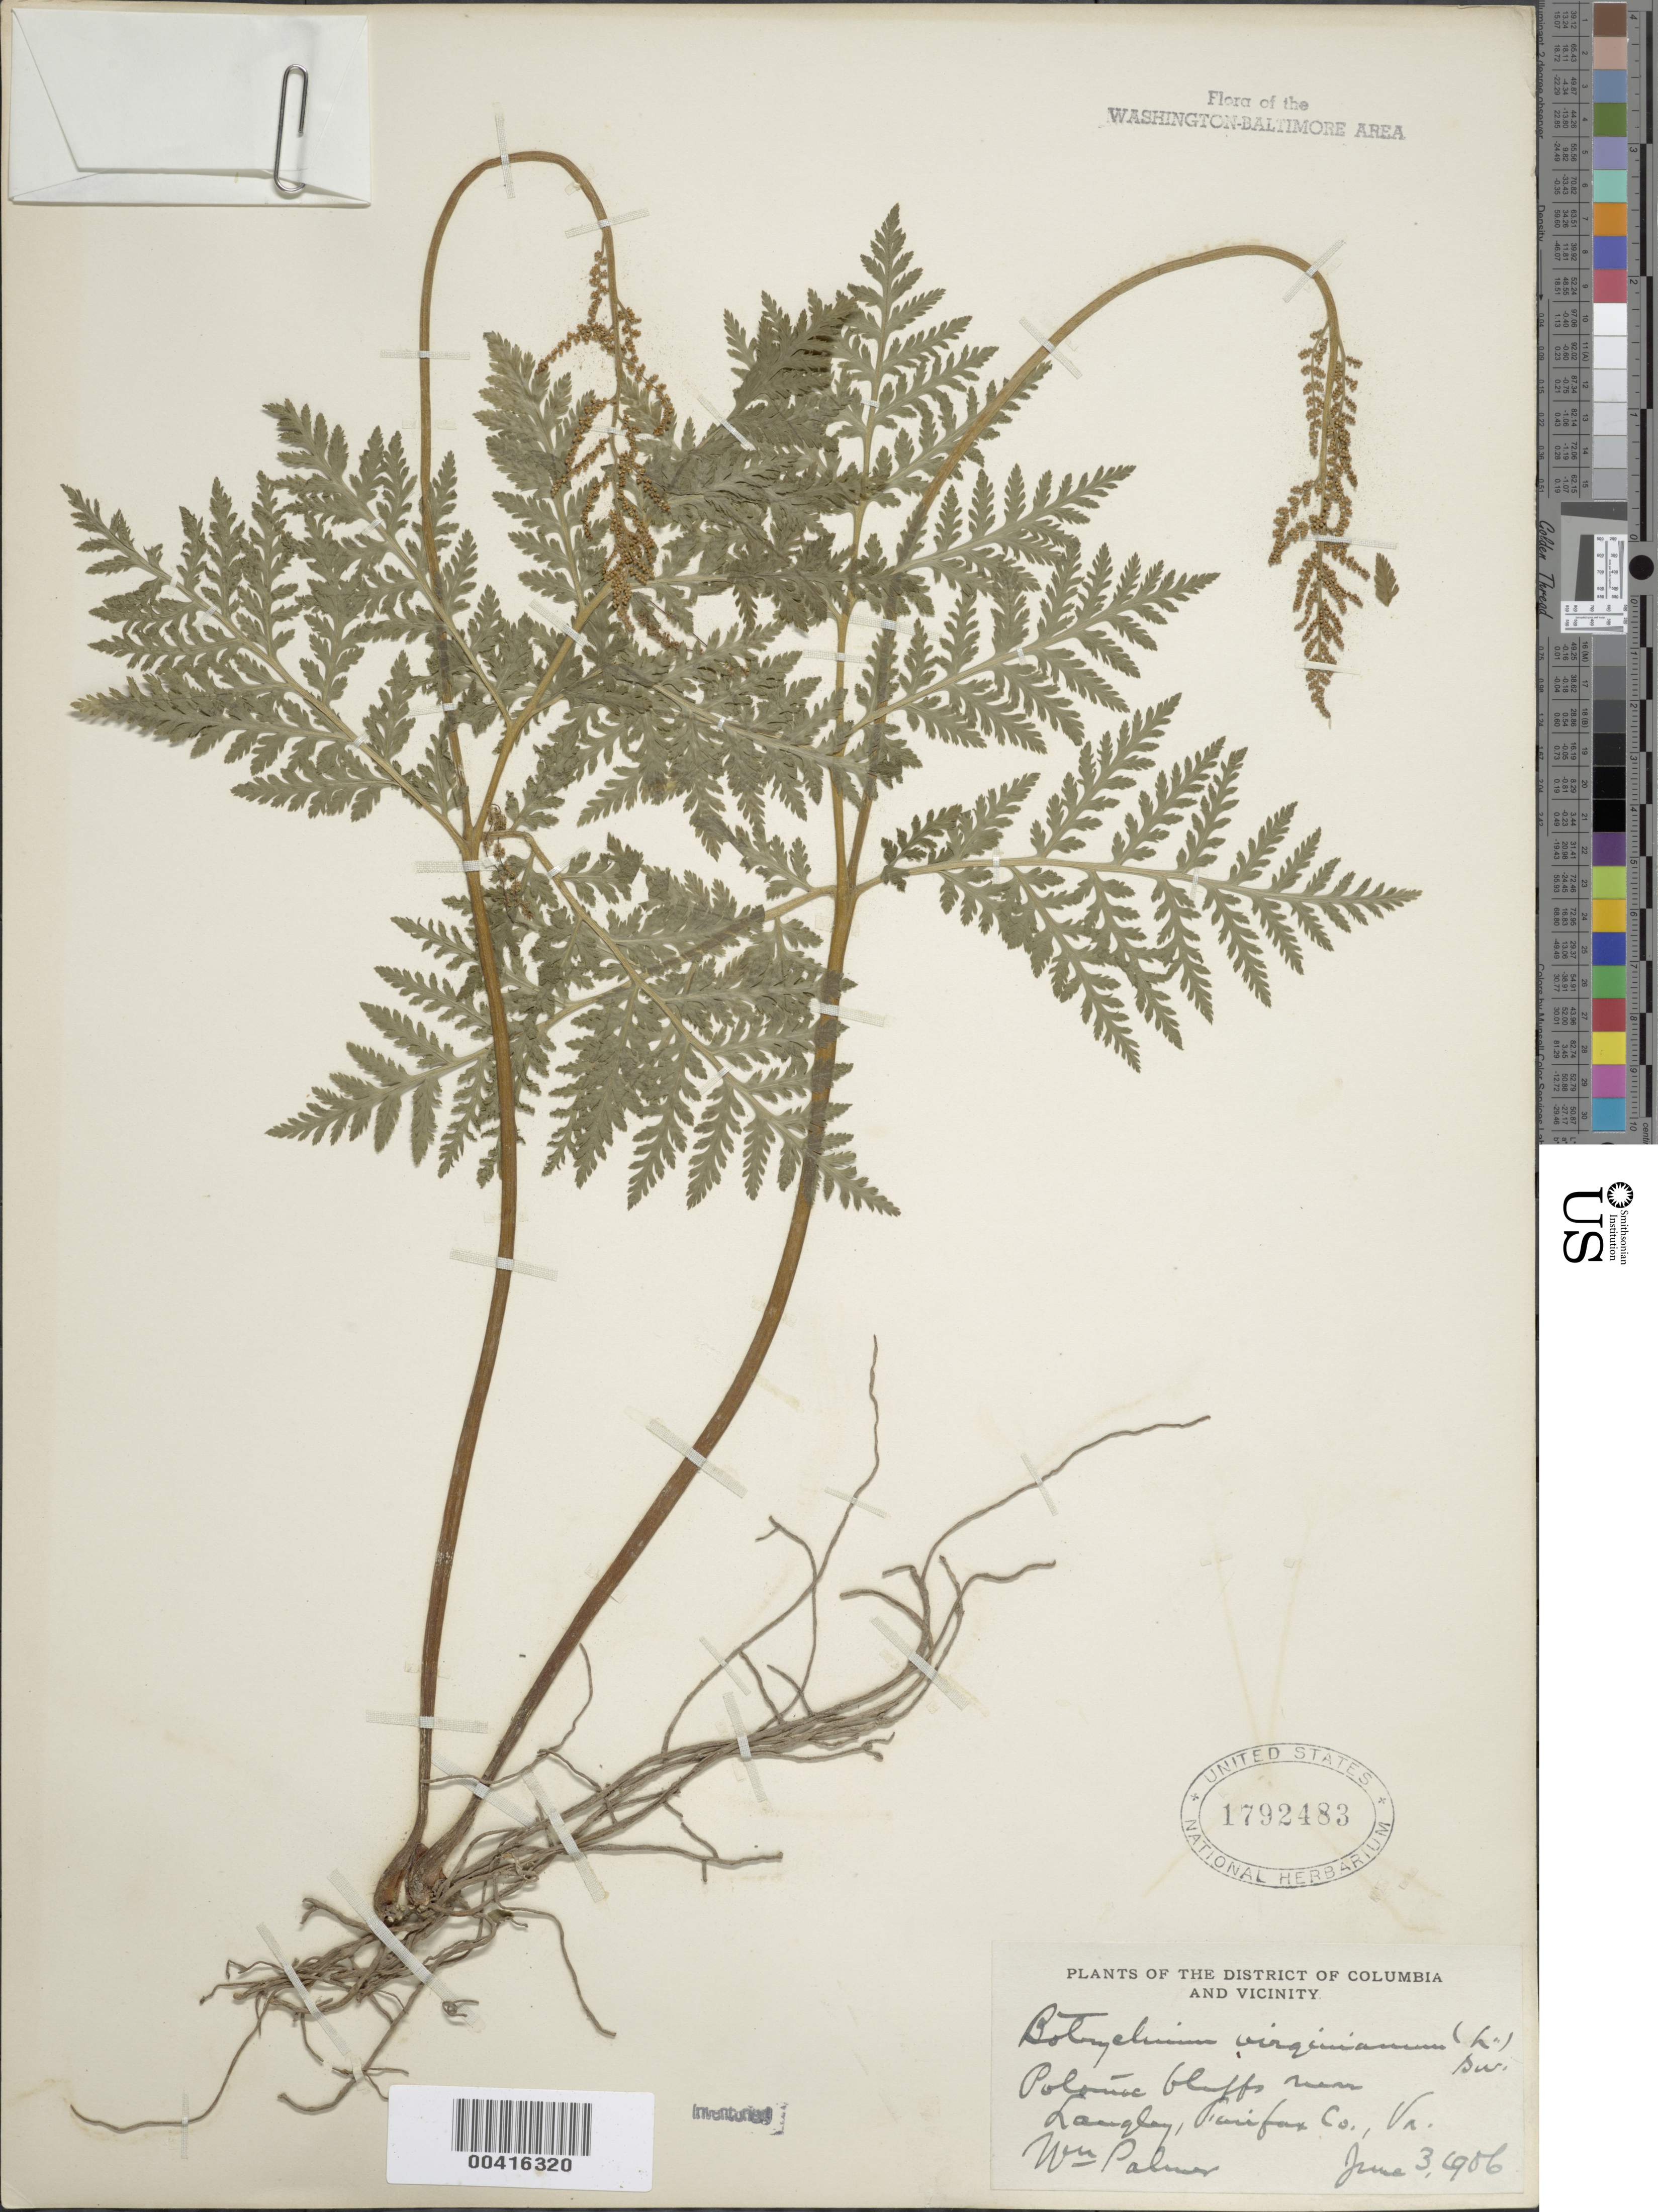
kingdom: Plantae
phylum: Tracheophyta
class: Polypodiopsida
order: Ophioglossales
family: Ophioglossaceae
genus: Botrychium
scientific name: Botrychium virginianum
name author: (L.) Sw.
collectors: W. Palmer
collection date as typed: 03 Jun 1906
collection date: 1906-06-03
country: United States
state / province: Virginia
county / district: Fairfax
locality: Langley vicinity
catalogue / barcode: US 1792483